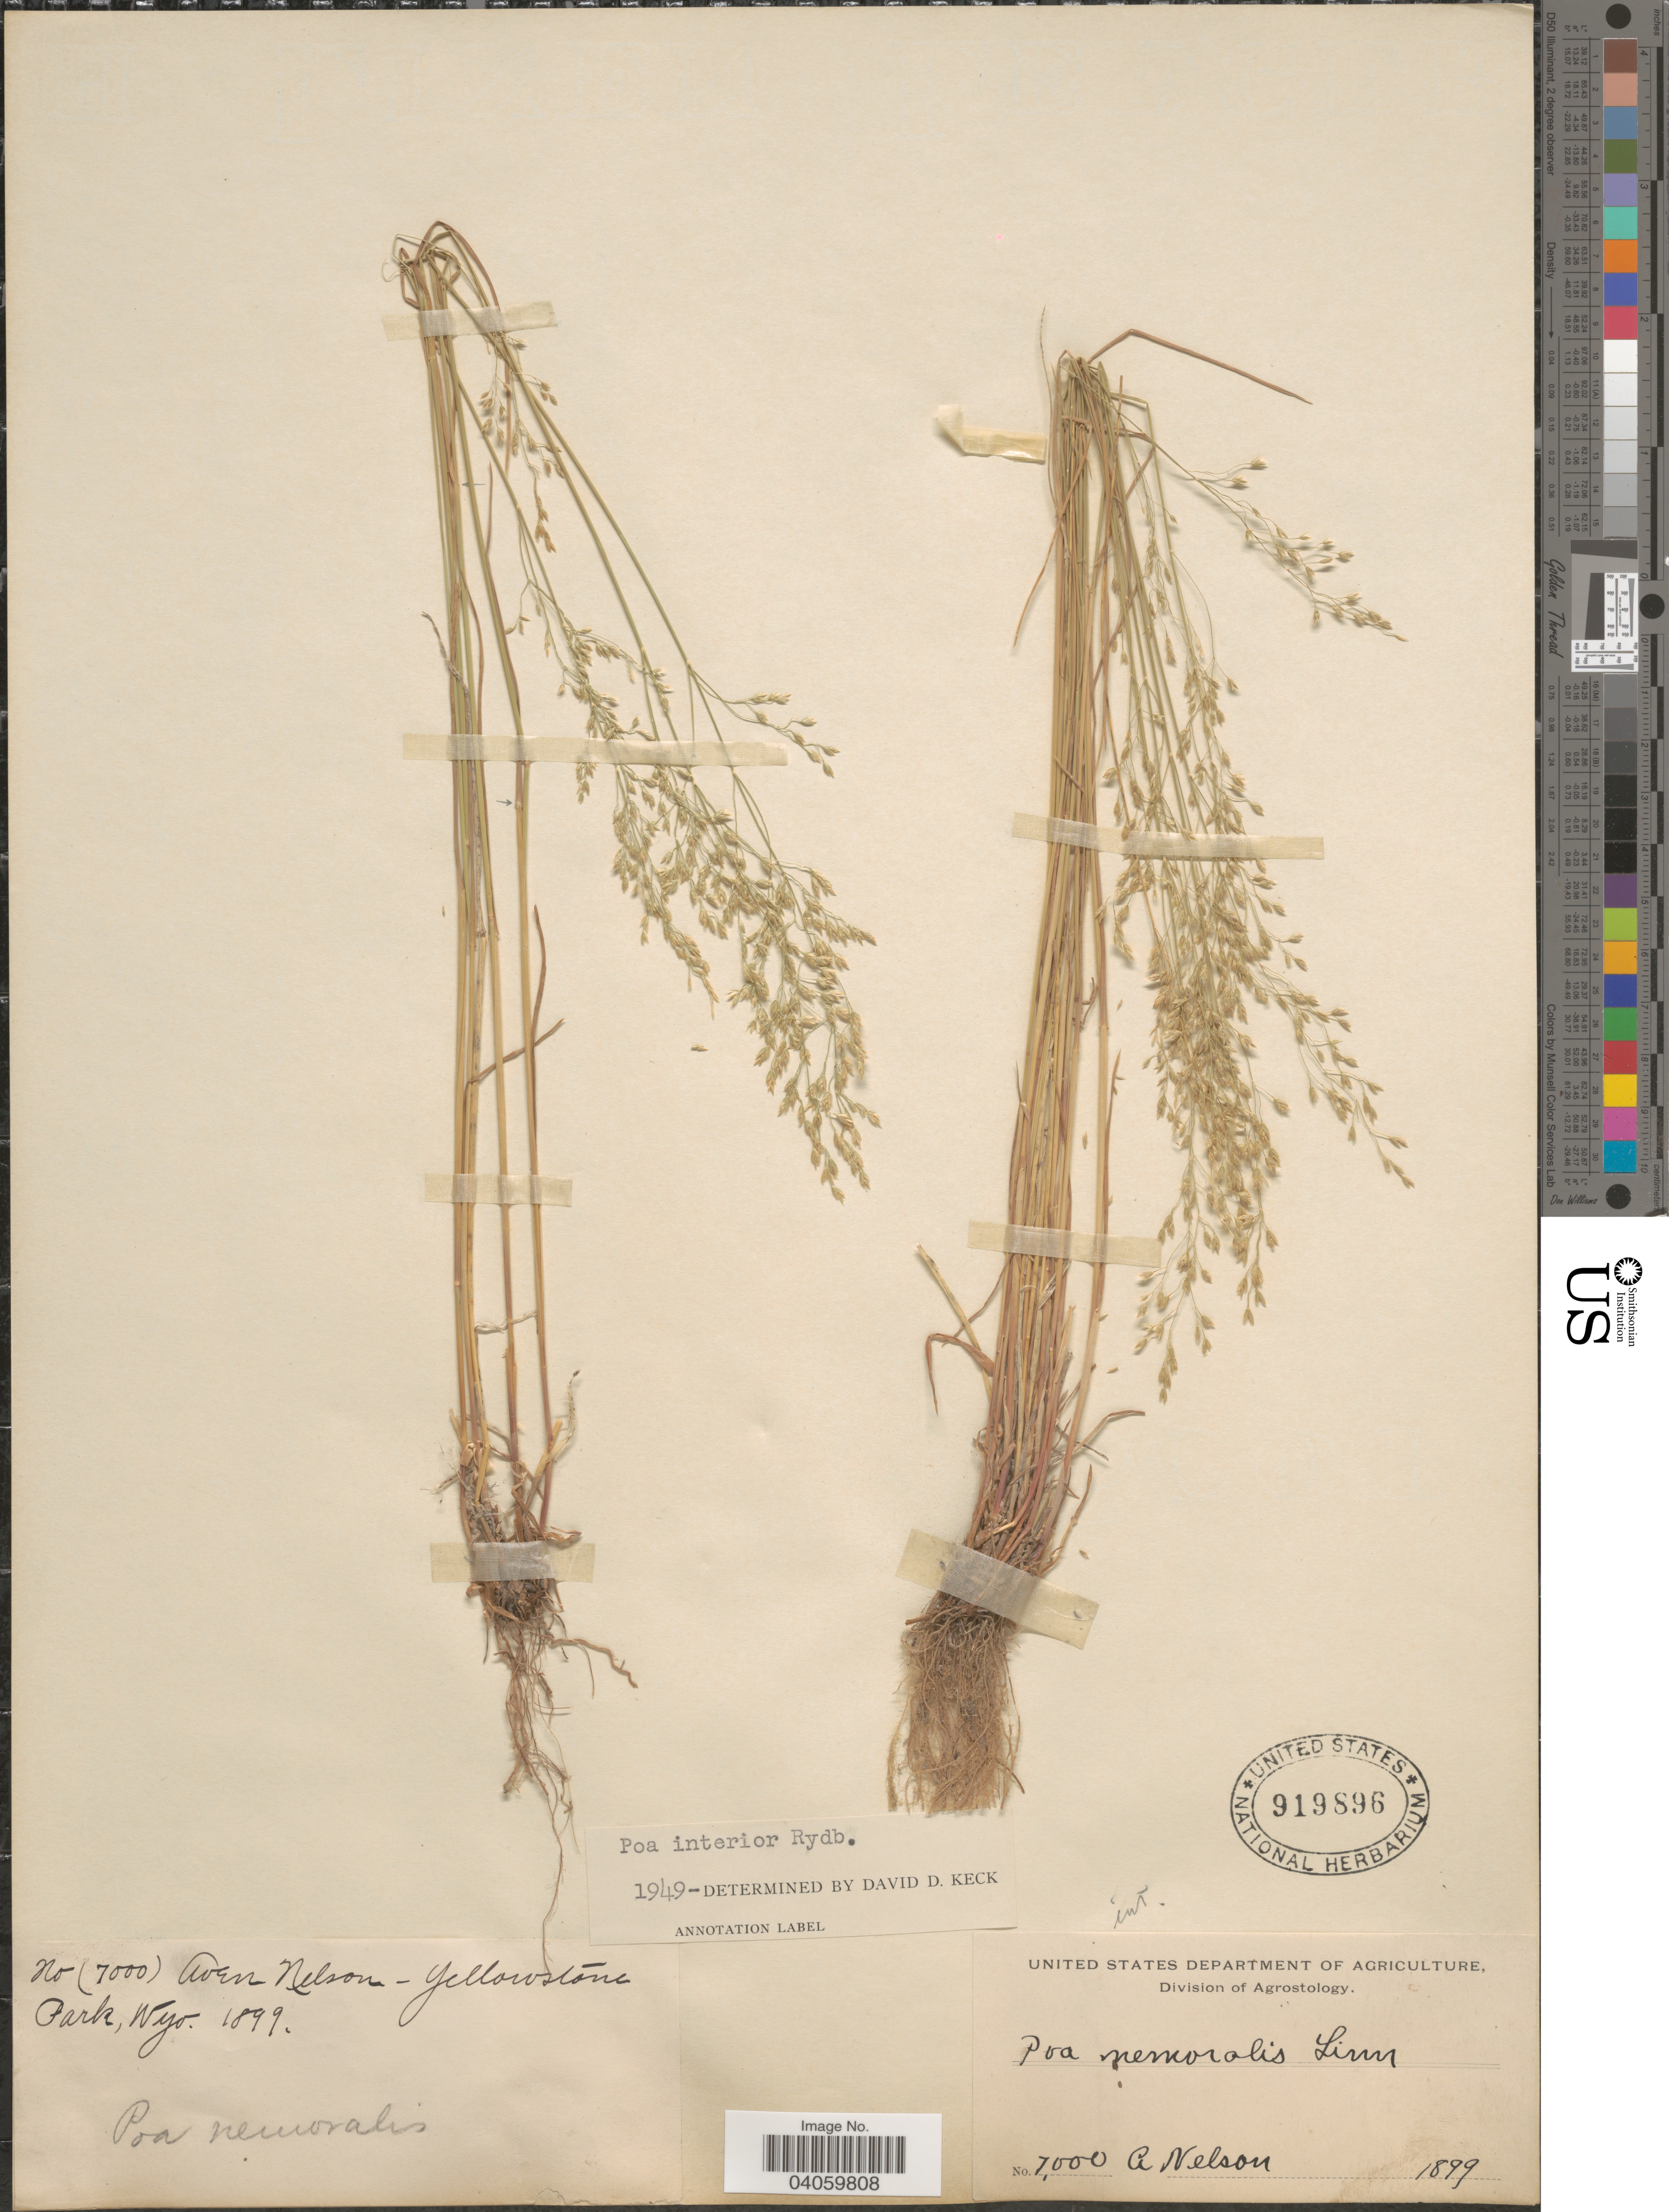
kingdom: Plantae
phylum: Tracheophyta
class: Liliopsida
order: Poales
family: Poaceae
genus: Poa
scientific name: Poa interior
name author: Rydb.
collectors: A. Nelson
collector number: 7000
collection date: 1899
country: United States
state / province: Wyoming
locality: Yellowstone Park.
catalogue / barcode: US 919896